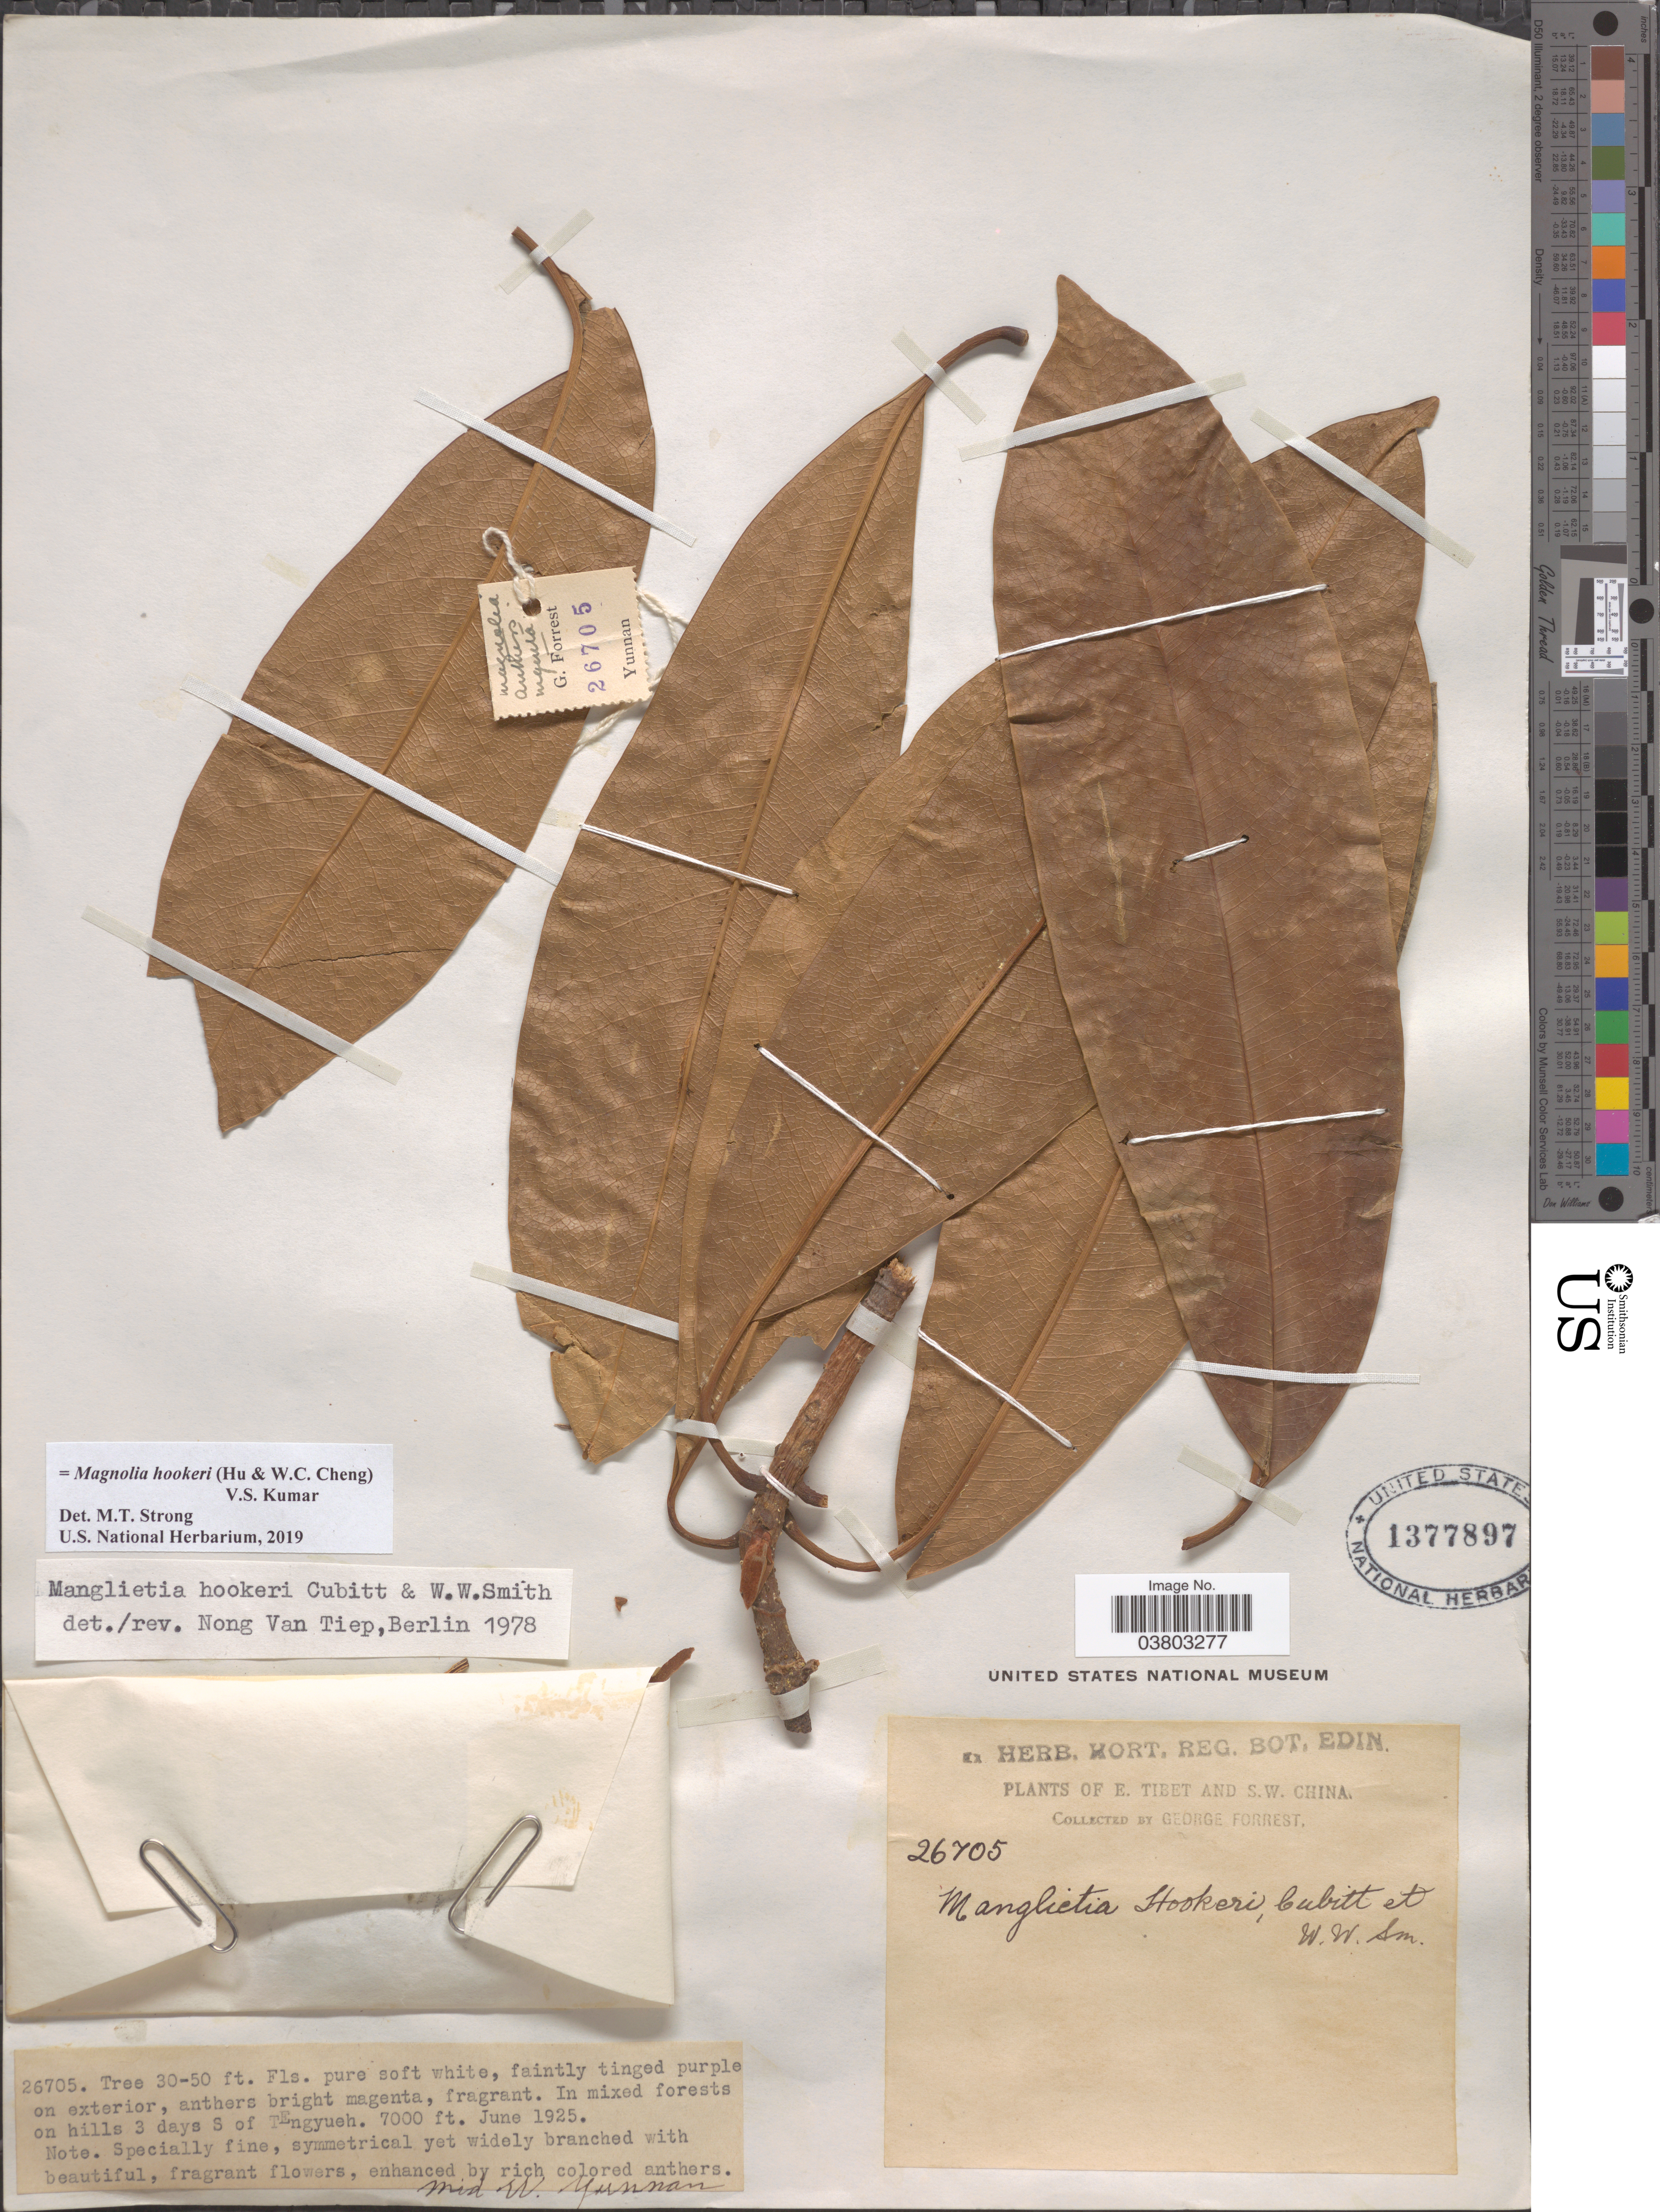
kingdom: Plantae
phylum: Tracheophyta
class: Magnoliopsida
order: Magnoliales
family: Magnoliaceae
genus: Magnolia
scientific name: Magnolia hookeri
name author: (Cubitt & W.W. Sm.) D.C.S. Raju & M.P. Nayar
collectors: G. Forrest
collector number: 26705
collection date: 1925-06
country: China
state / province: Yunnan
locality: Mid W. Yunnan. S.W. China. In mixed open forests on hills 3 days S of Tengyueh.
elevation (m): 2134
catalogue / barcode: US 1377897